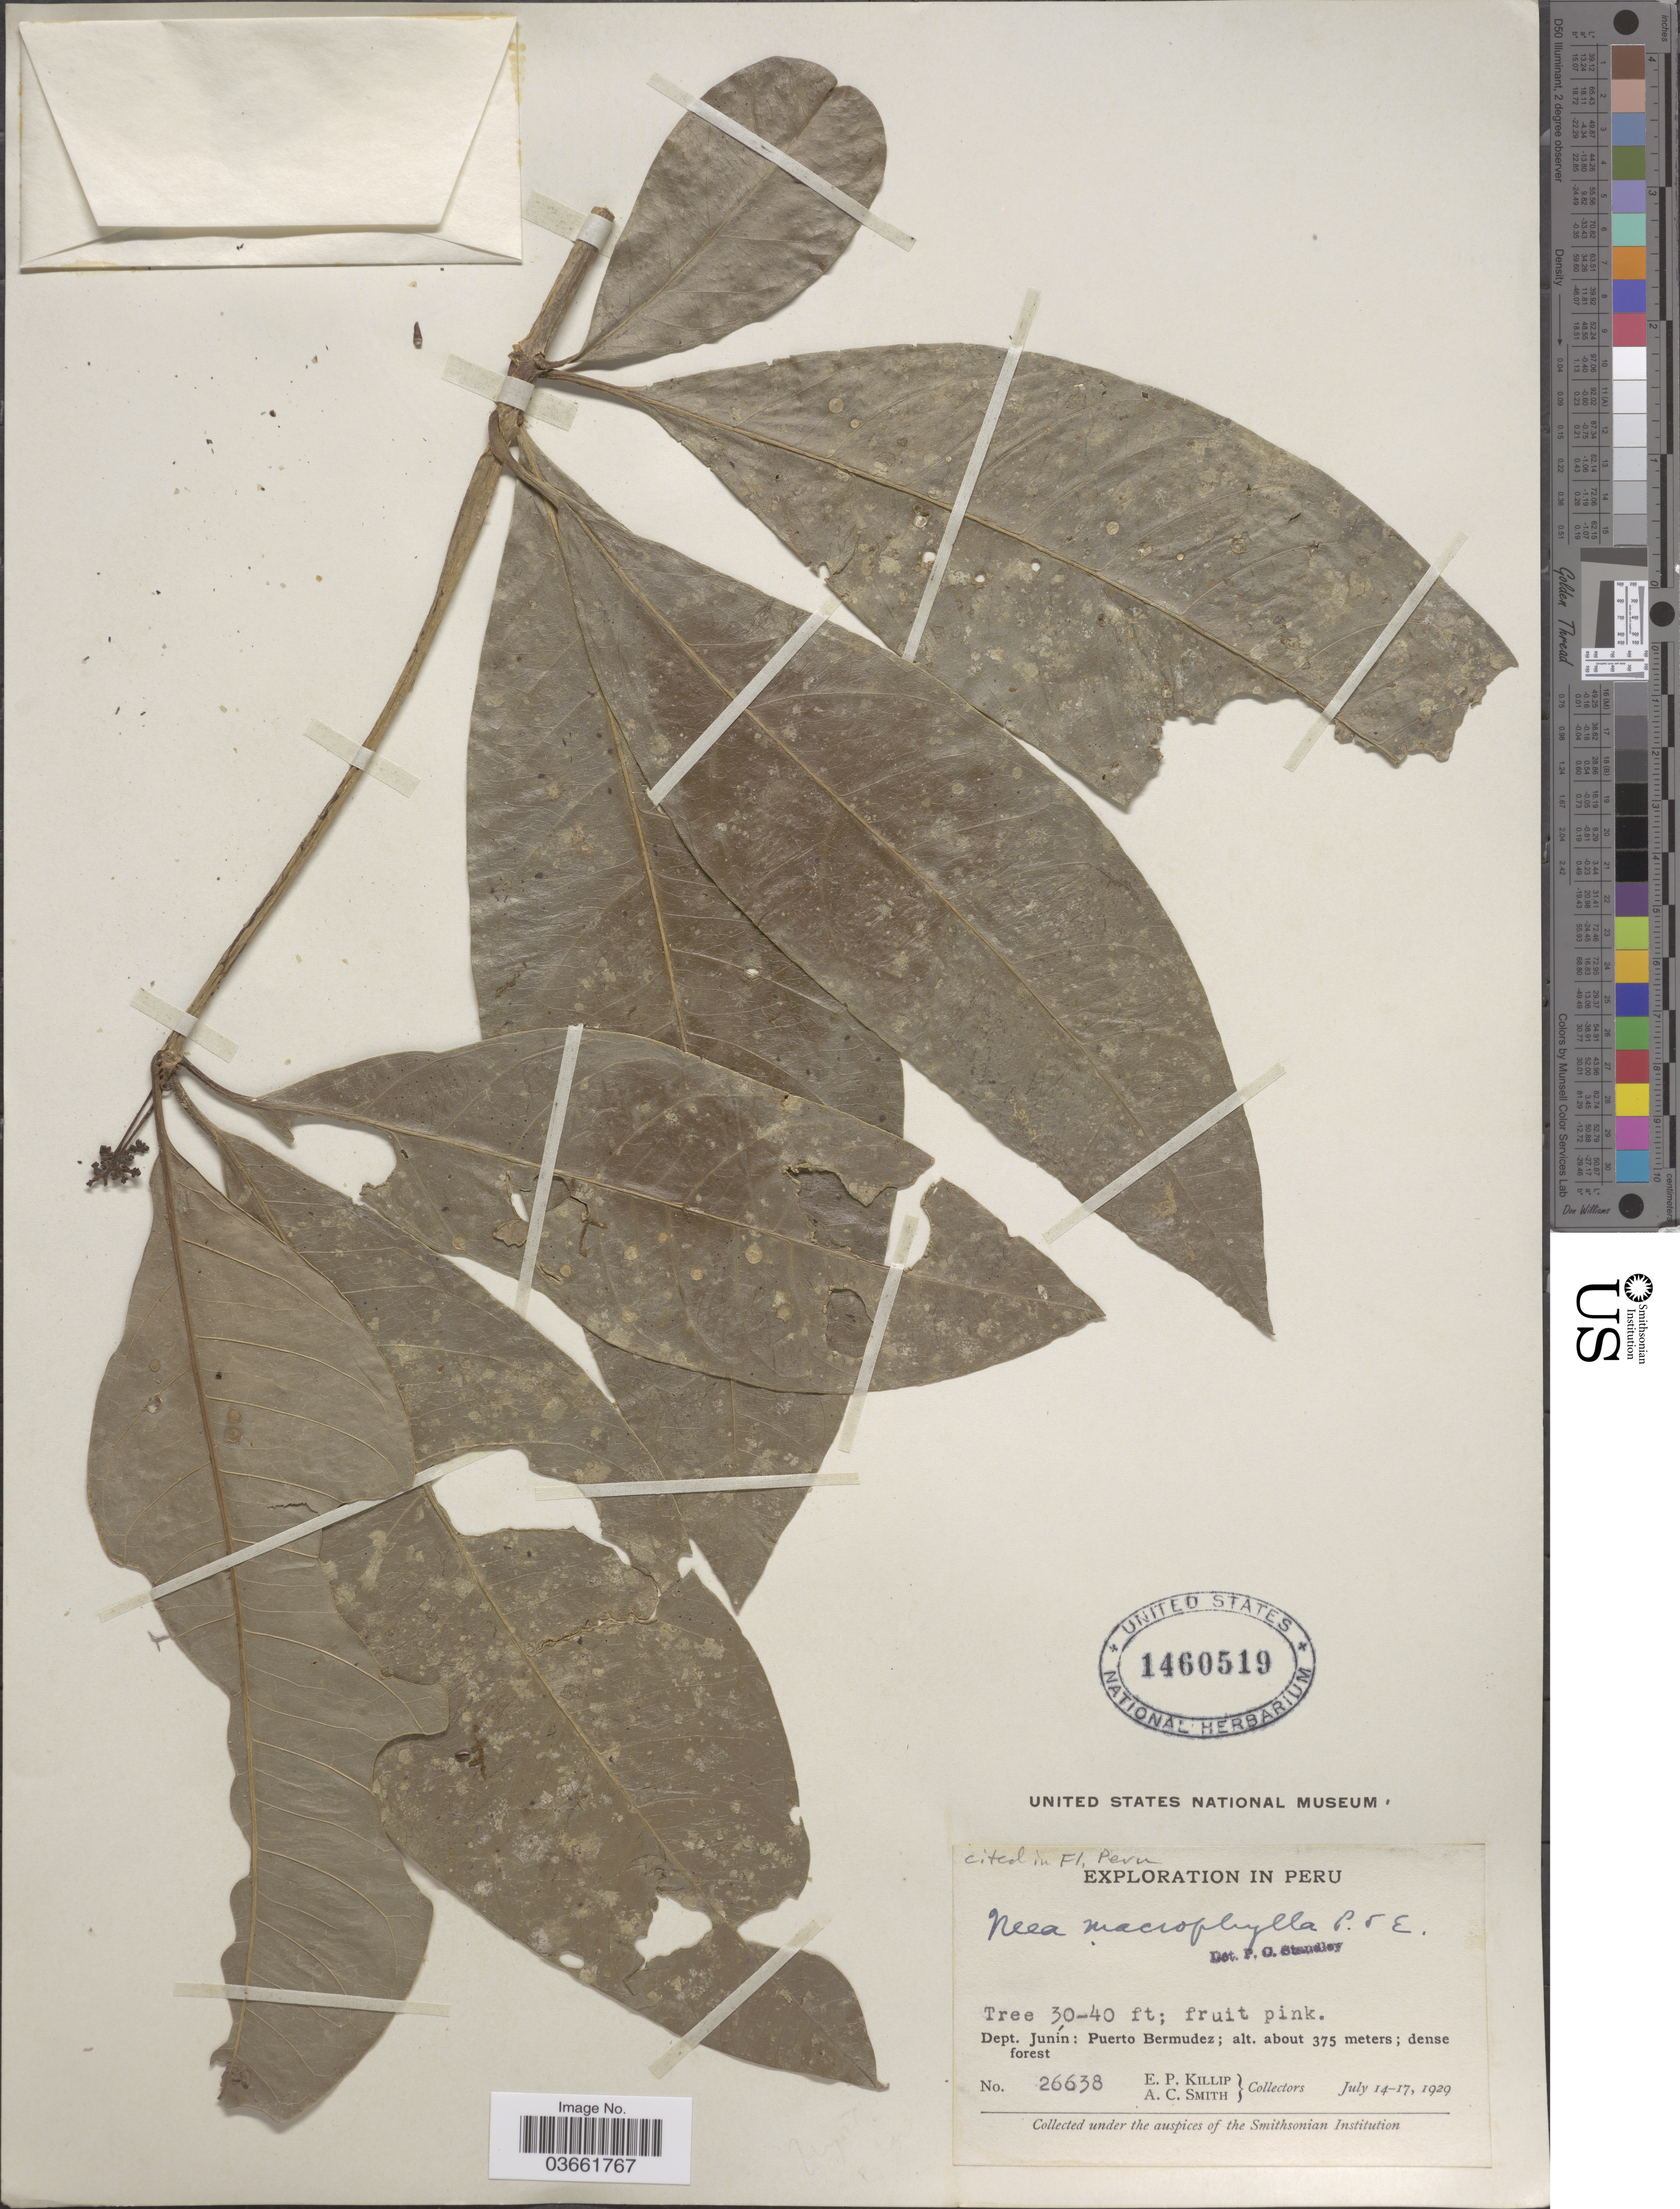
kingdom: Plantae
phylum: Tracheophyta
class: Magnoliopsida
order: Caryophyllales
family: Nyctaginaceae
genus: Neea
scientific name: Neea macrophylla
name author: Britton ex Rusby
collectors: E. P. Killip & A. C. Smith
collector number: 26638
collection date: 1929-07-14/1929-07-17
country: Peru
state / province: Junín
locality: Dept. Junín: Puerto Bermudez.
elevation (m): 375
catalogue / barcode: US 1460519